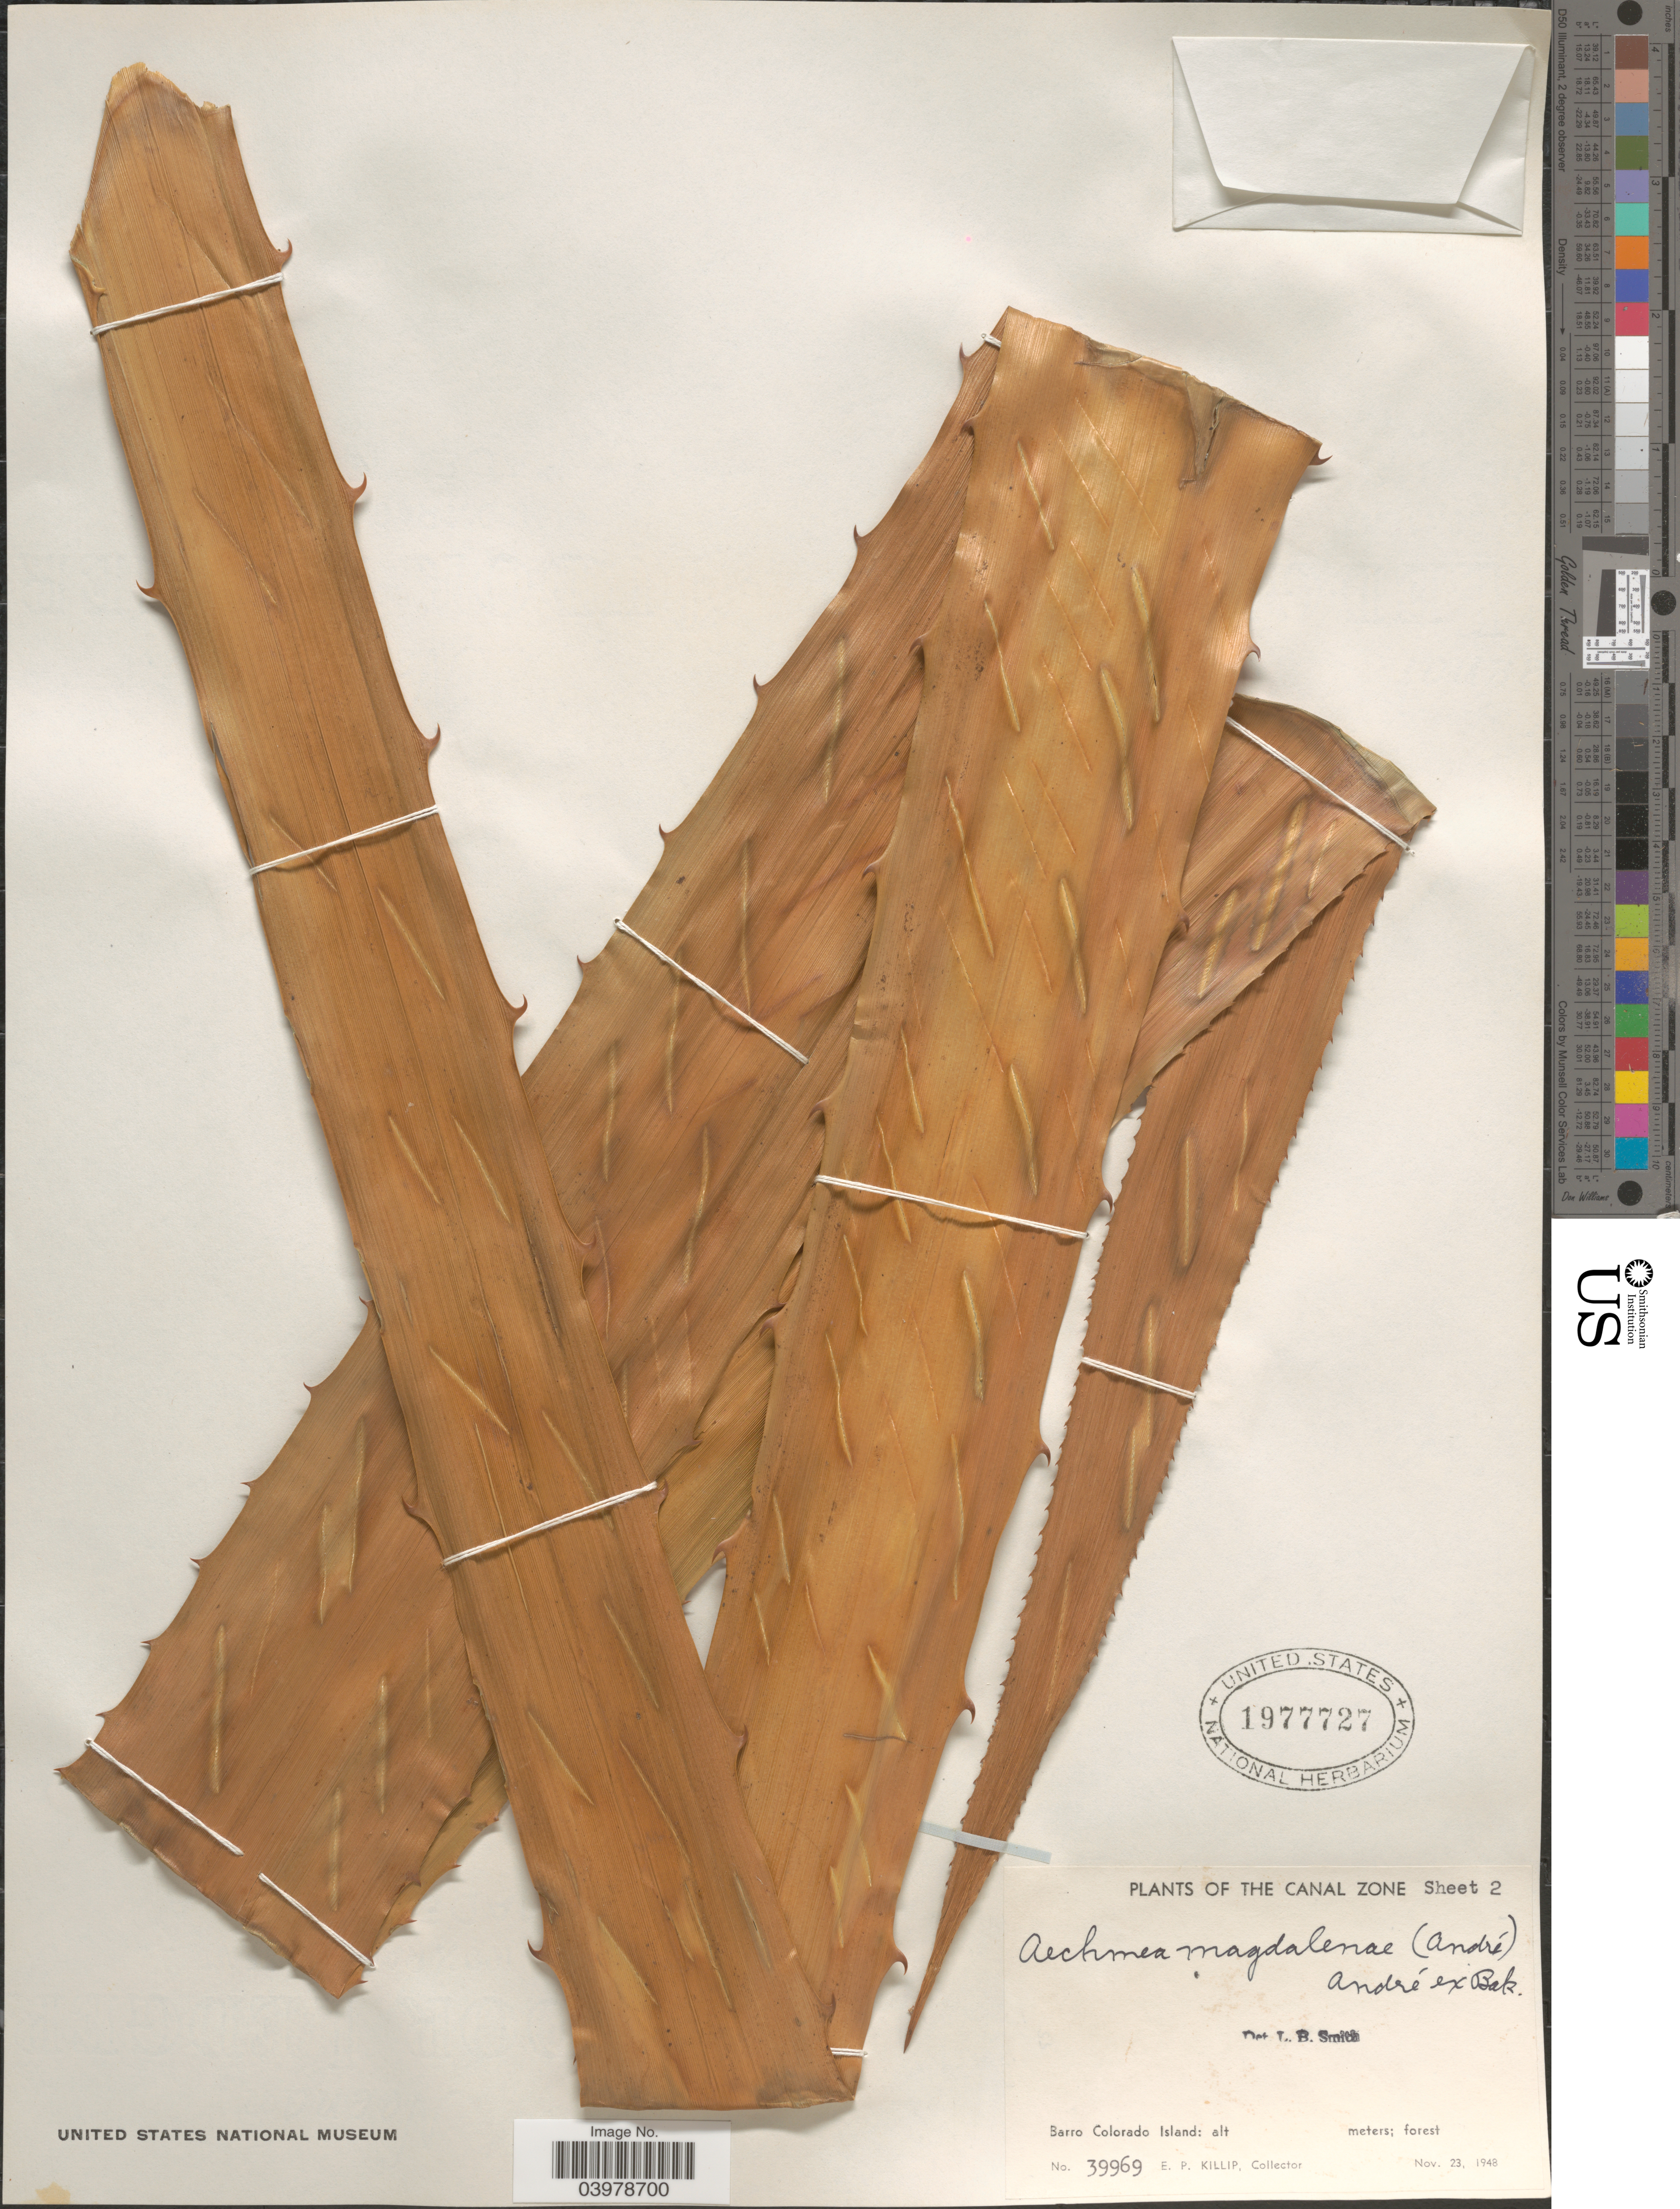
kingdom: Plantae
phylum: Tracheophyta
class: Liliopsida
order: Poales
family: Bromeliaceae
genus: Aechmea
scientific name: Aechmea magdalenae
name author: (André) André ex Baker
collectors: E. P. Killip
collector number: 39969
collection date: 1948-11-23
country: Panama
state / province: Panamá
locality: The Canal Zone. Barro Colorado Island.